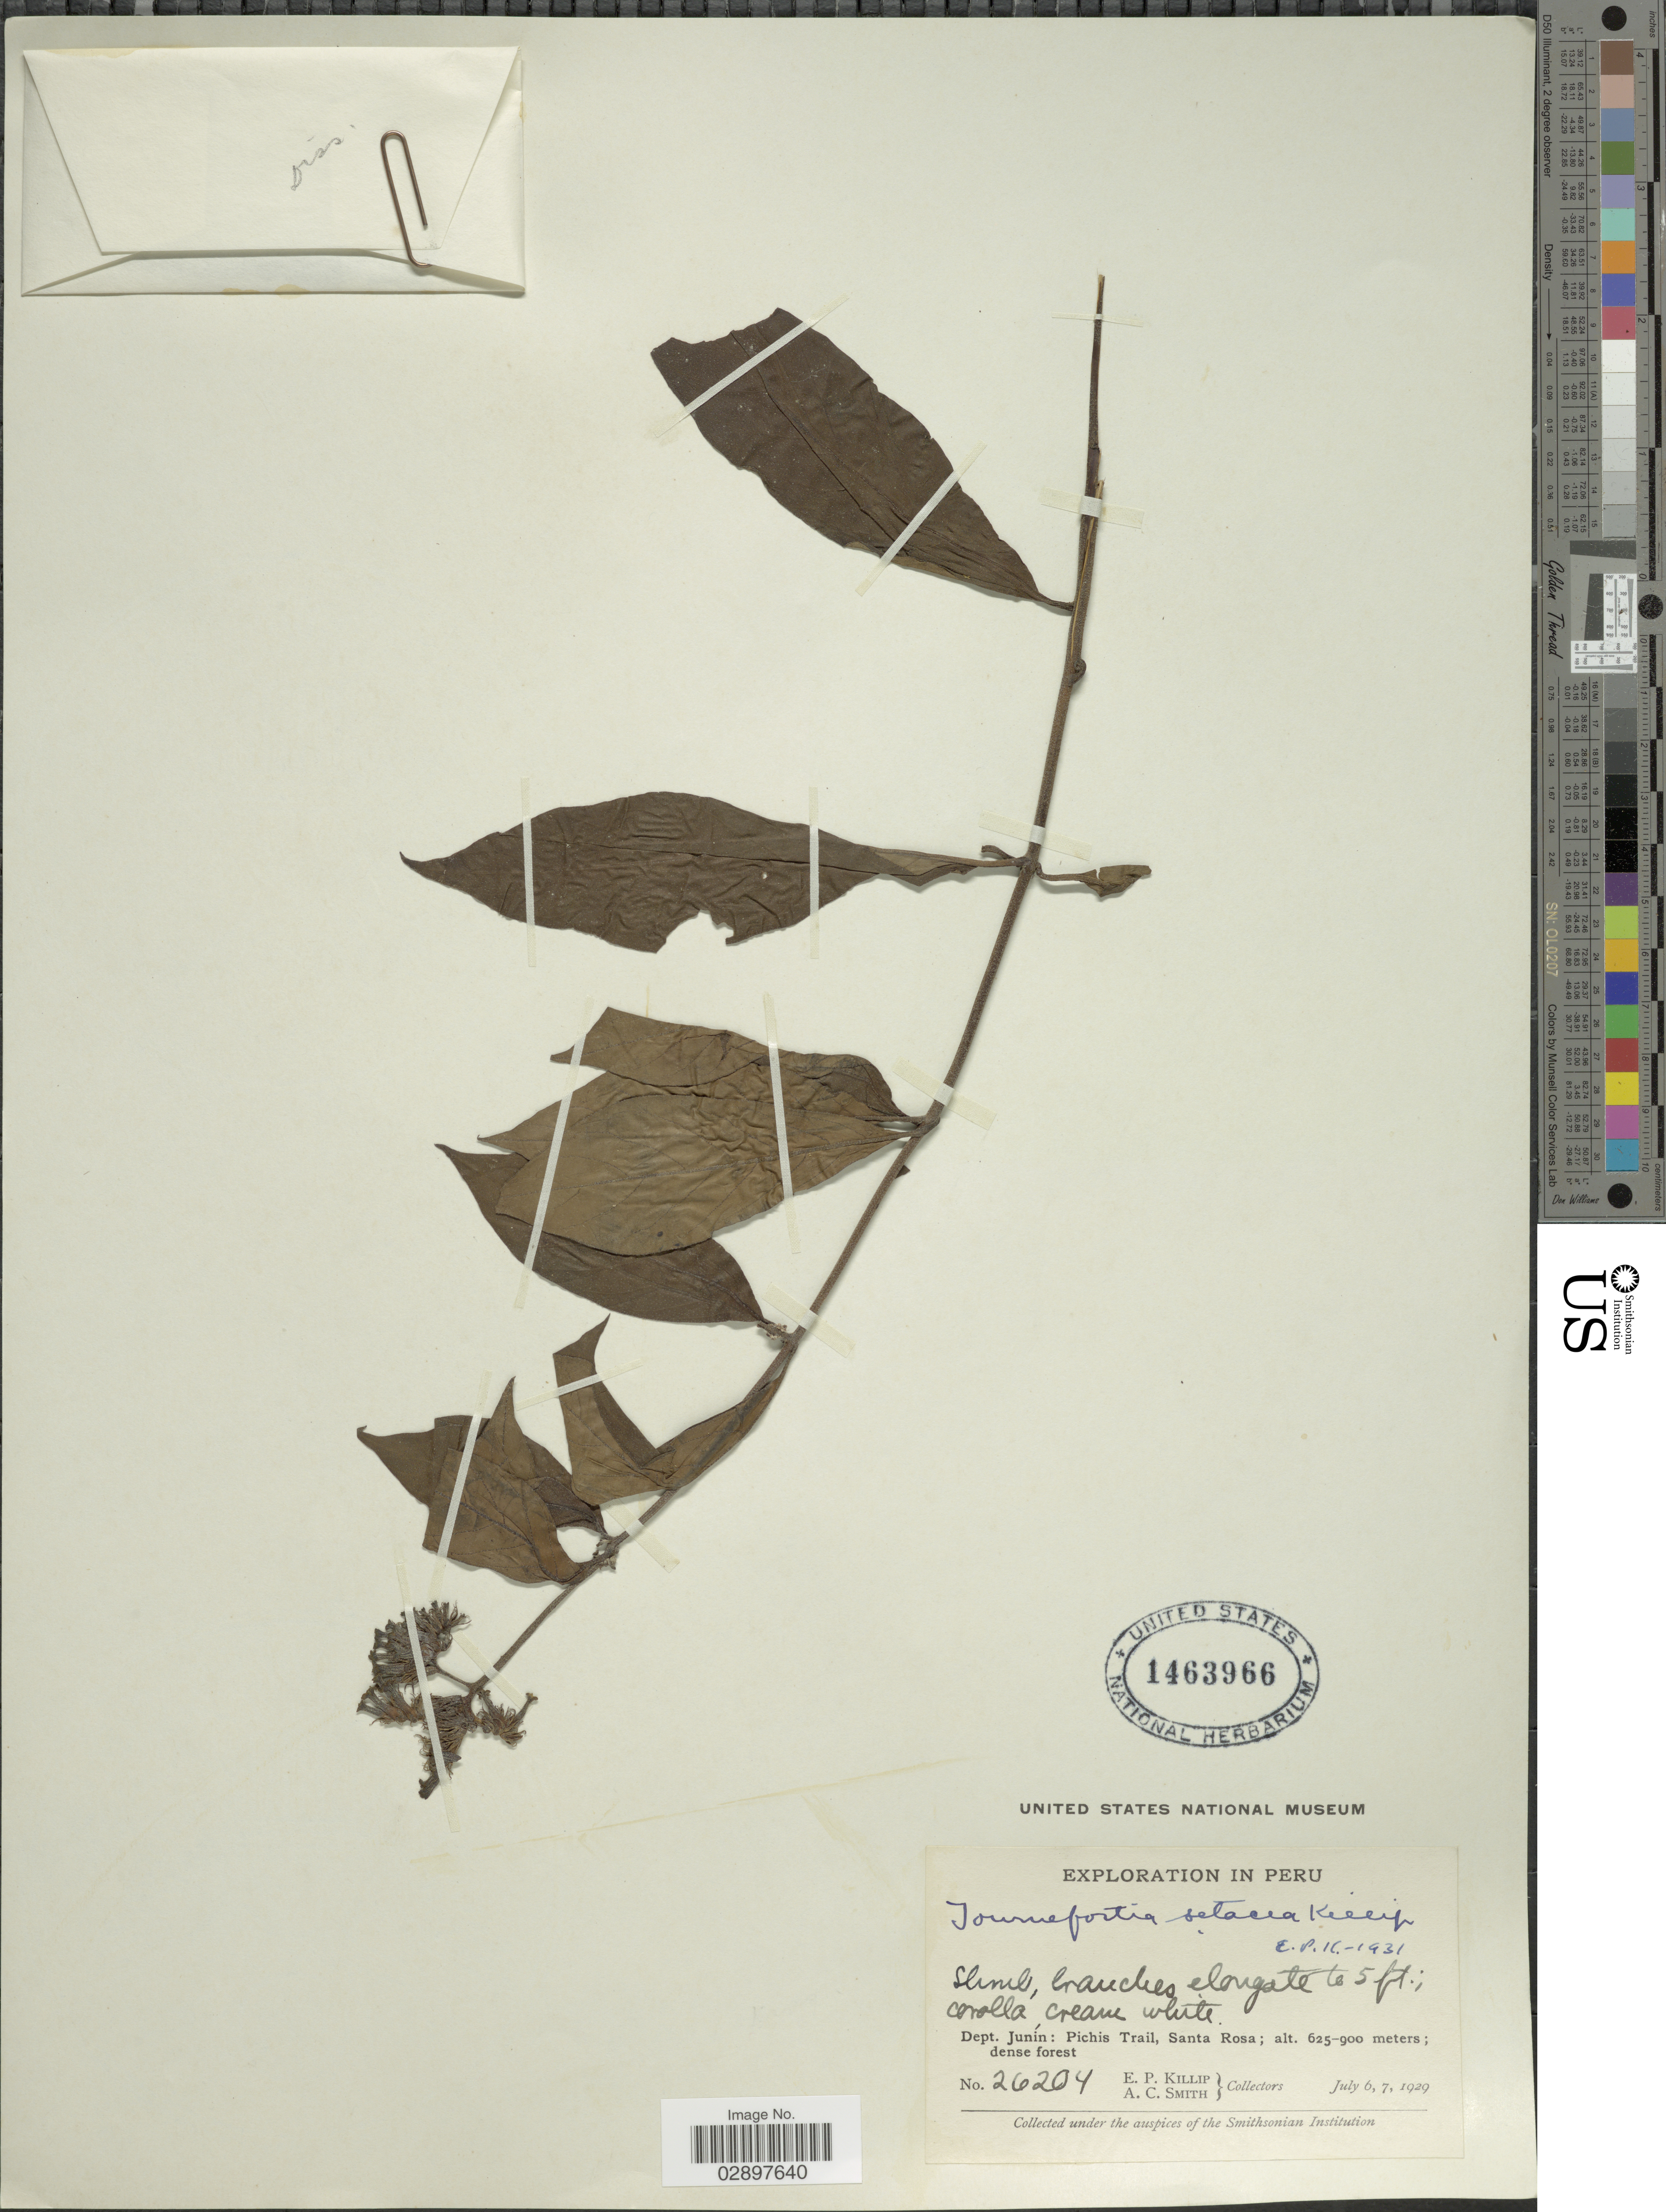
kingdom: Plantae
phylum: Tracheophyta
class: Magnoliopsida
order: Boraginales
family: Heliotropiaceae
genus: Tournefortia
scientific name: Tournefortia setacea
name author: Killip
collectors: E. P. Killip & A. C. Smith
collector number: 26204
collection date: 1929-07-06/1929-07-07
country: Peru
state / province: Junín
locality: Dept. Junín: Pichis Trail, Santa Rosa.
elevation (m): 625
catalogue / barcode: US 1463966